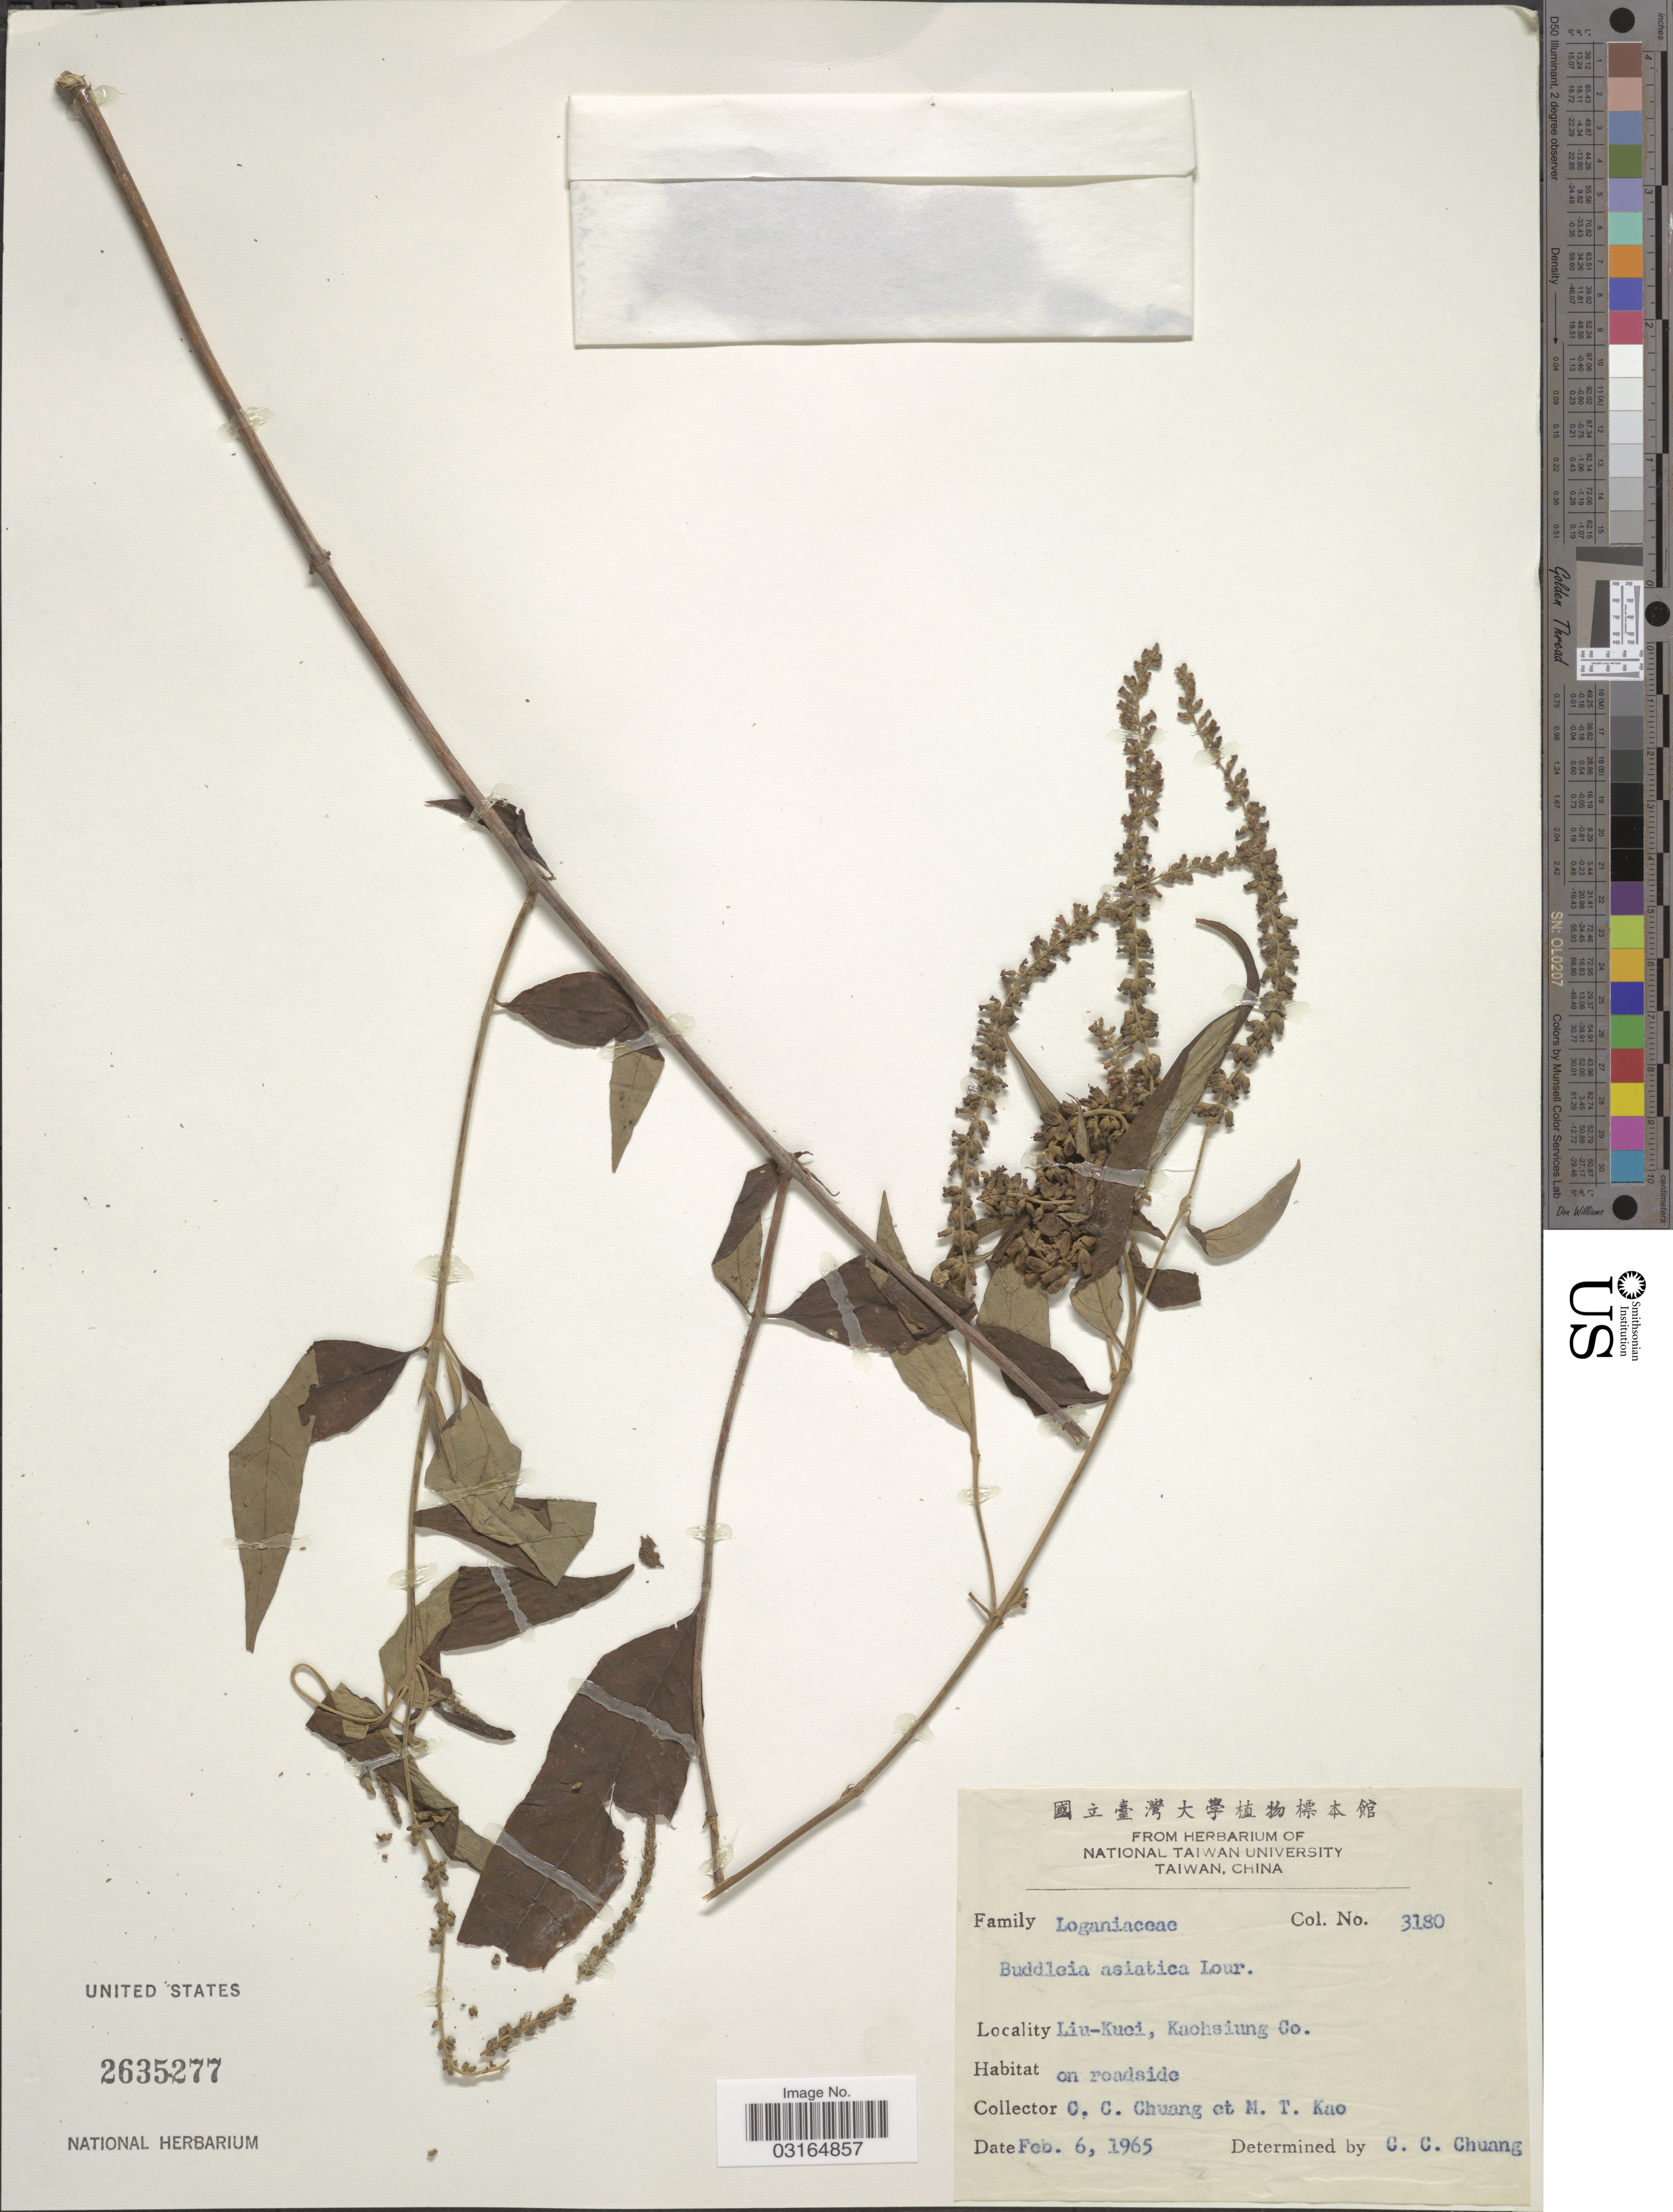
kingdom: Plantae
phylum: Tracheophyta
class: Magnoliopsida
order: Lamiales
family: Scrophulariaceae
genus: Buddleja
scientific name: Buddleja asiatica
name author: Lour.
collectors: C. C. Chuang & M. T. Kao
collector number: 3180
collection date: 1965-02-06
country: Taiwan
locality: Liu-Kuei, Kaohsiung Co.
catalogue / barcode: US 2635277